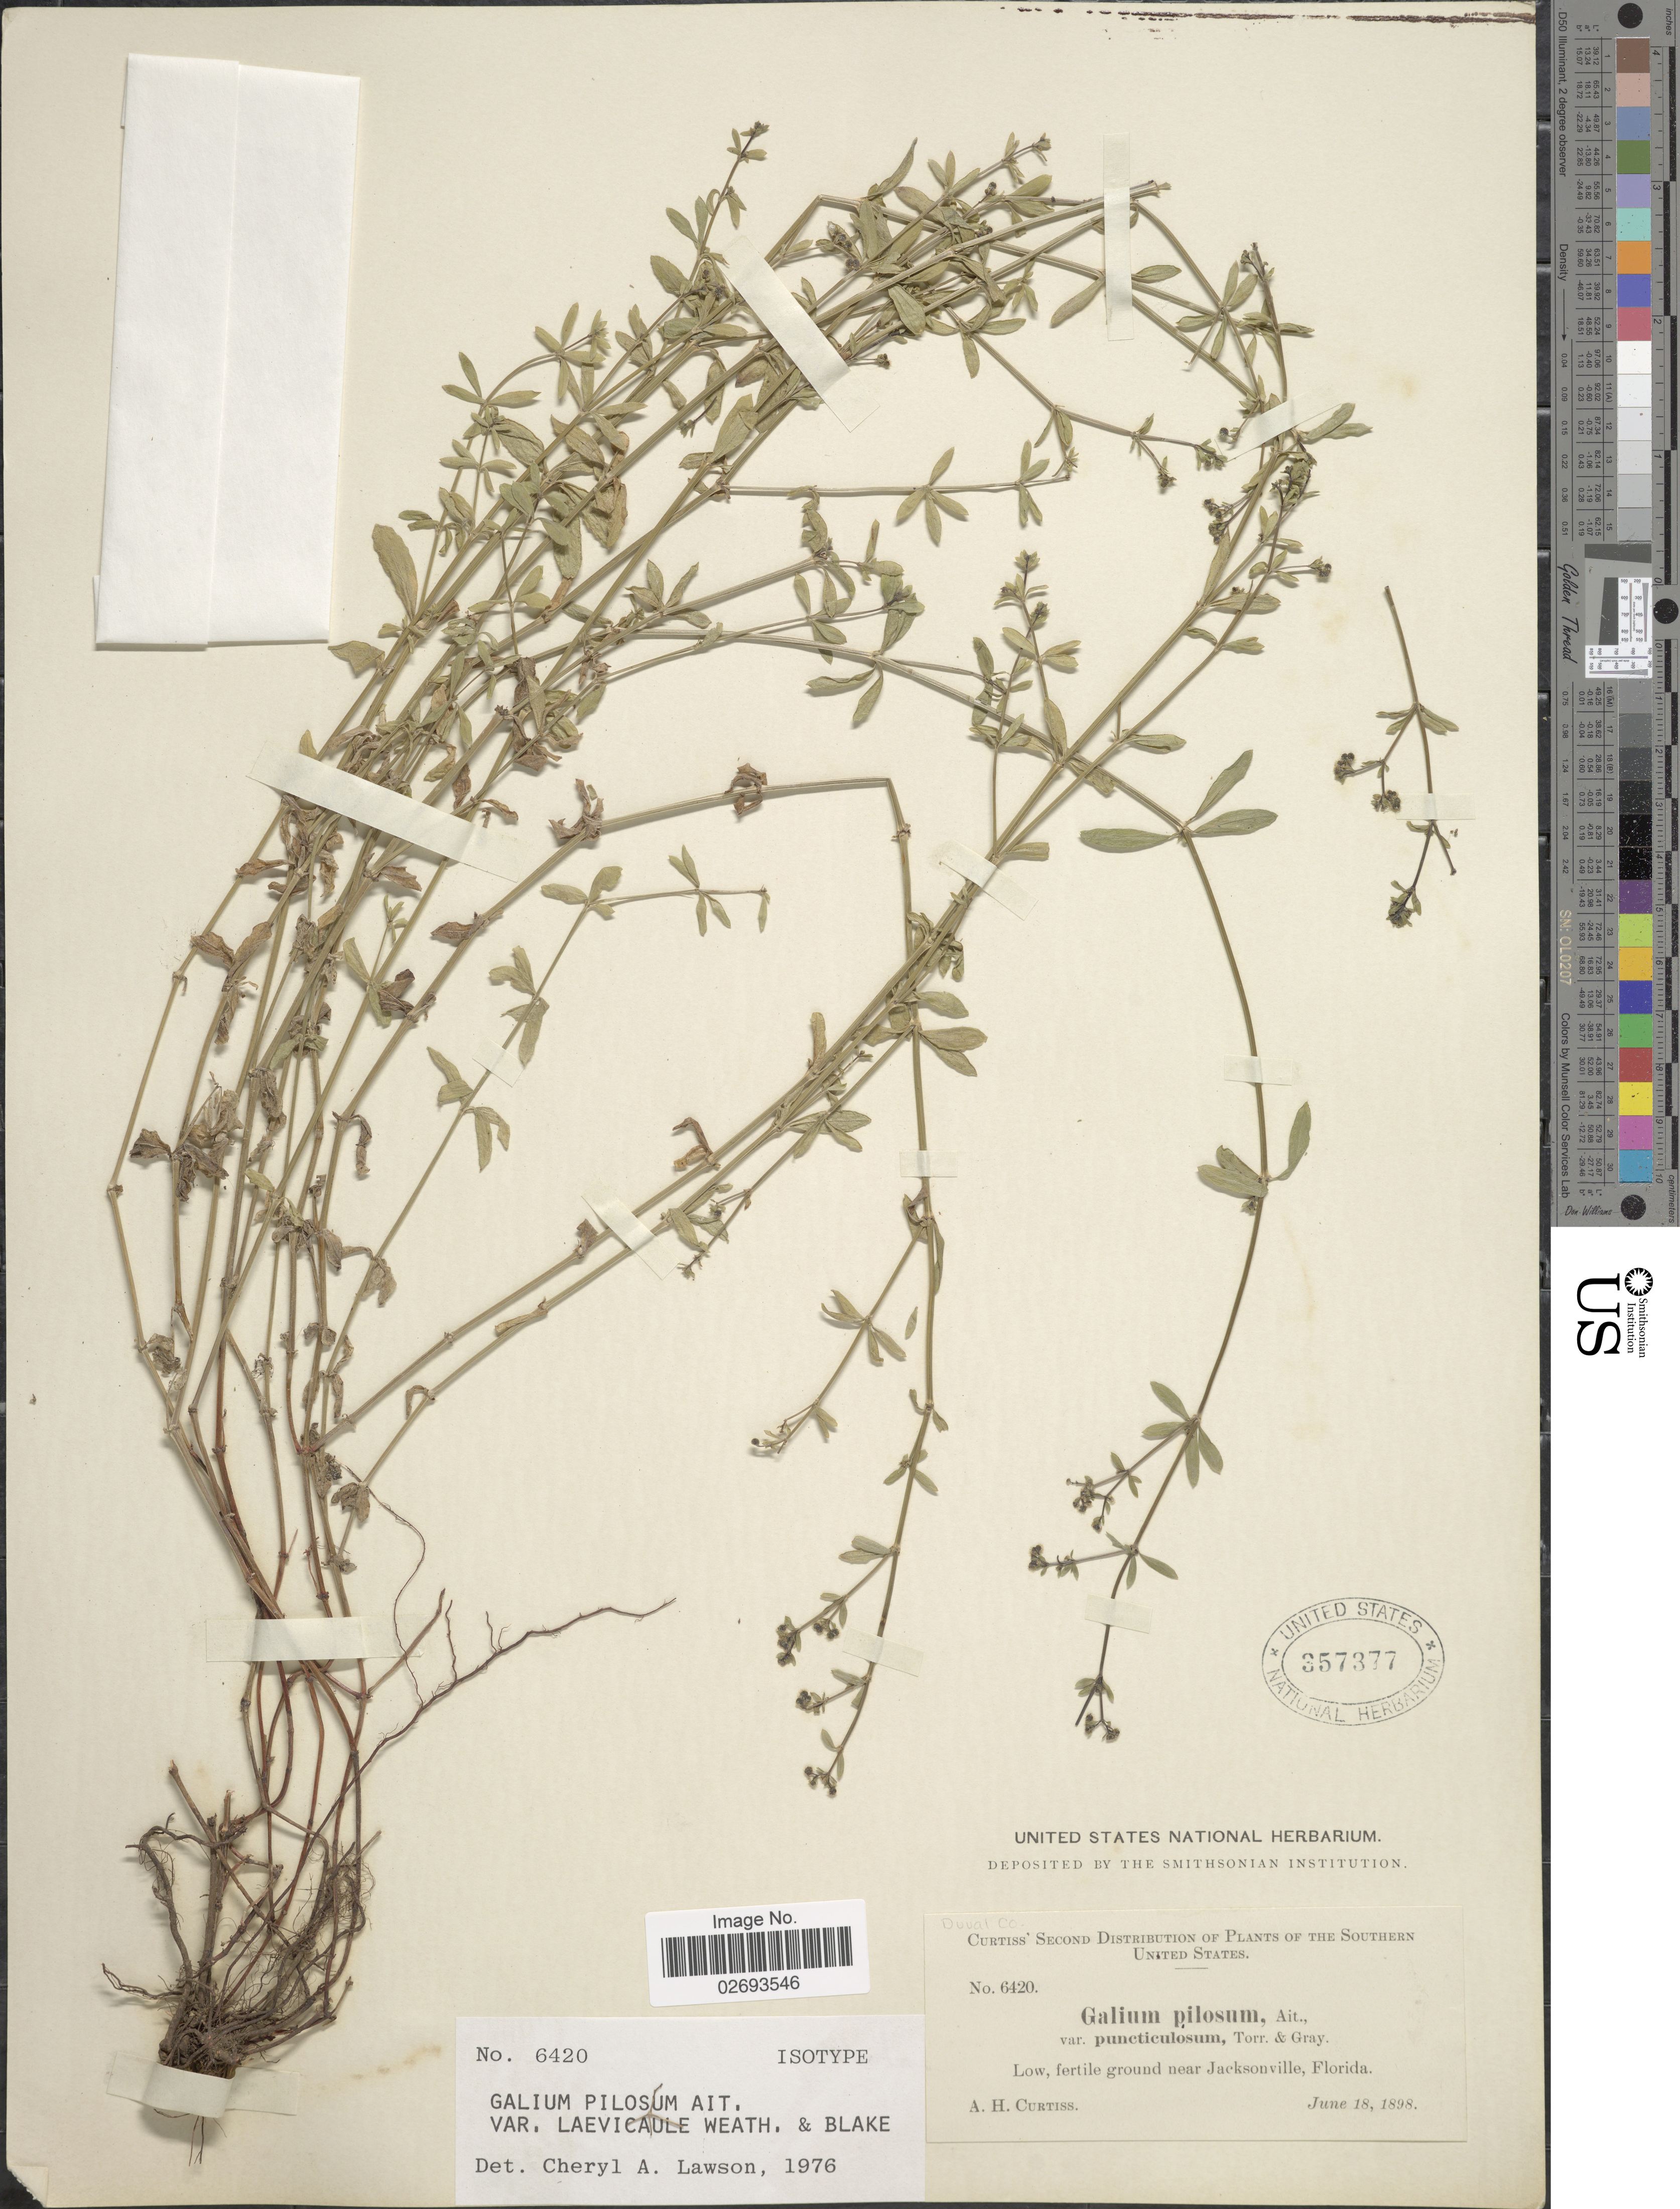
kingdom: Plantae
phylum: Tracheophyta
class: Magnoliopsida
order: Gentianales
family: Rubiaceae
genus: Galium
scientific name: Galium pilosum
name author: Aiton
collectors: A. H. Curtiss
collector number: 6420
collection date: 1898-06-18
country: United States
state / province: Florida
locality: The Southern United States, Low, fertile ground near Jacksonville, Florida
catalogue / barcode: US 357377